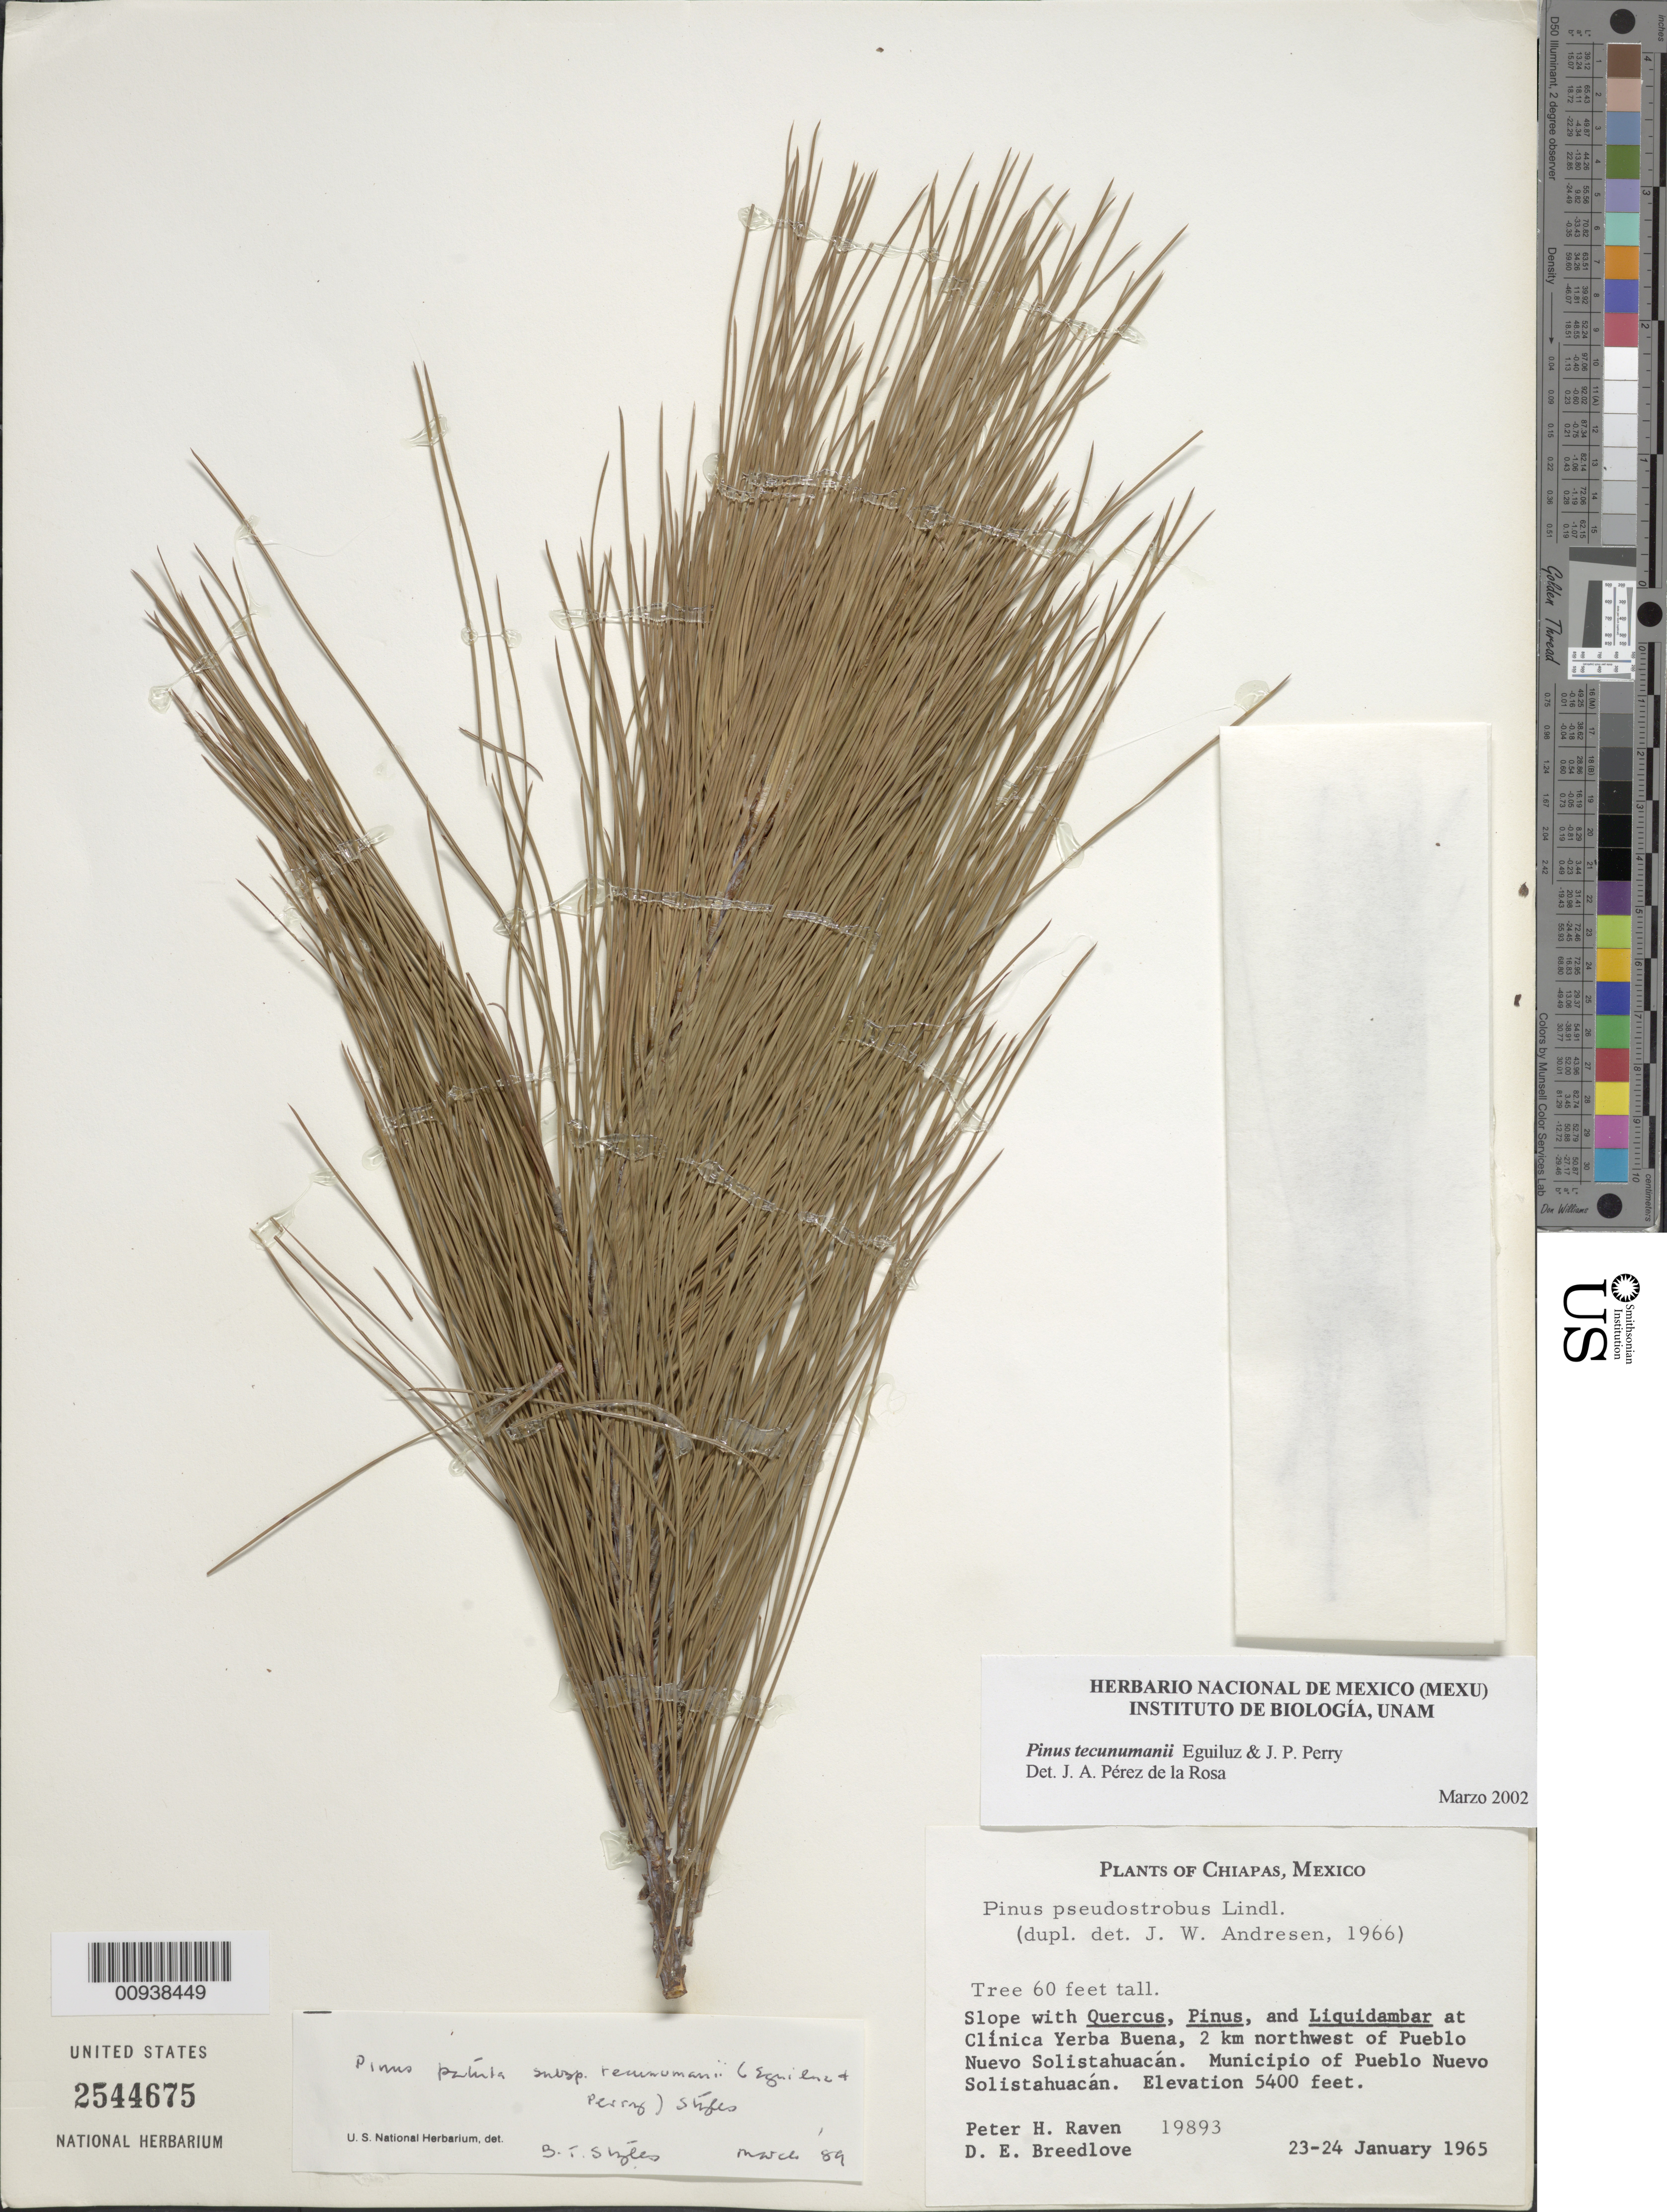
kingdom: Plantae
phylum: Tracheophyta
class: Pinopsida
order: Pinales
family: Pinaceae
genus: Pinus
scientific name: Pinus tecunumanii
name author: F. Schwerdtf. ex Eguiluz & J.P. Perry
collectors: P. H. Raven & D. E. Breedlove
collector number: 19893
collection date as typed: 23 Jan 1965 to 24 Jan 1965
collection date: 1965-01-23/1965-01-24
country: Mexico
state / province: Chiapas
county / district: Pueblo Nuevo Solistahuacán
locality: At Clínica Yerba Buena, 2 km. northwest of Pueblo Nuevo Solistahuacán.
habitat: Slope with Quercus, Pinus and Liquidambar.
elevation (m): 1646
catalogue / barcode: US 2544675